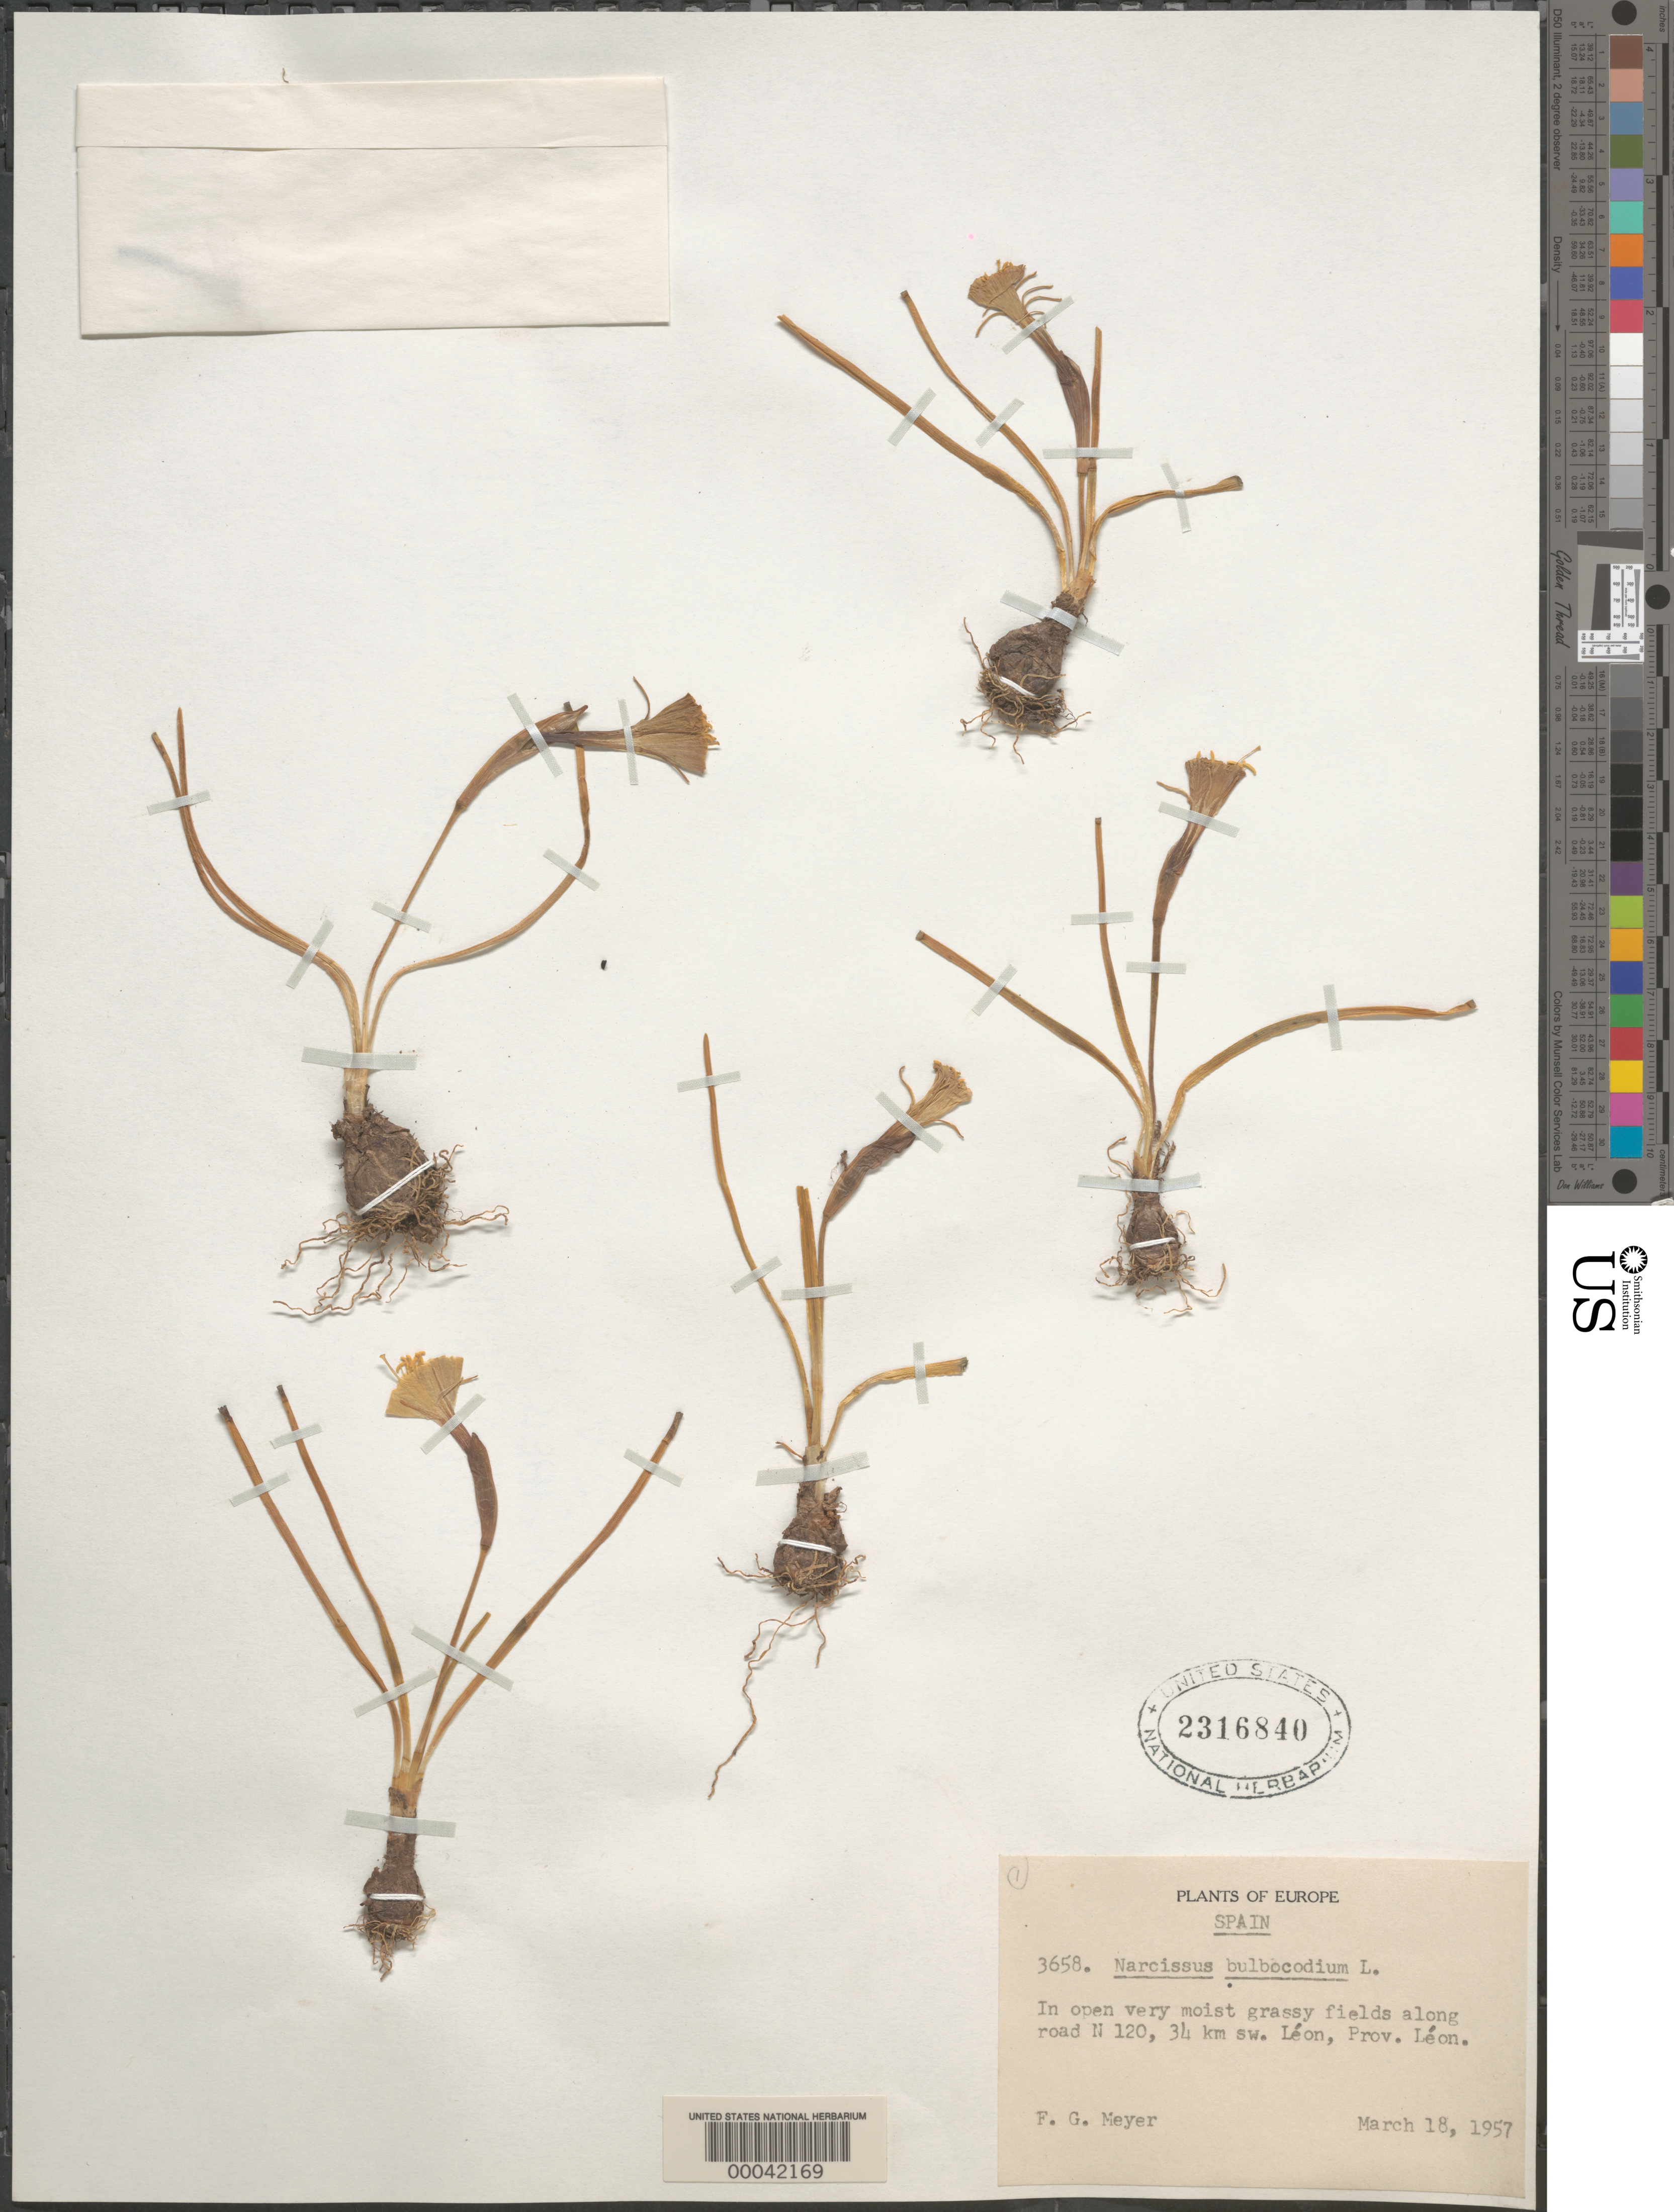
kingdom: Plantae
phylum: Tracheophyta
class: Liliopsida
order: Asparagales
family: Amaryllidaceae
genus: Narcissus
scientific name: Narcissus bulbocodium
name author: L.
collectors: F. G. Meyer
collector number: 3658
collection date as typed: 18 Mar 1957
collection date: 1957-03-18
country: Spain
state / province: Castilla y León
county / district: Leon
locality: Along road n 120, 34 km. sw of leon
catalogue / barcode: US 2316840